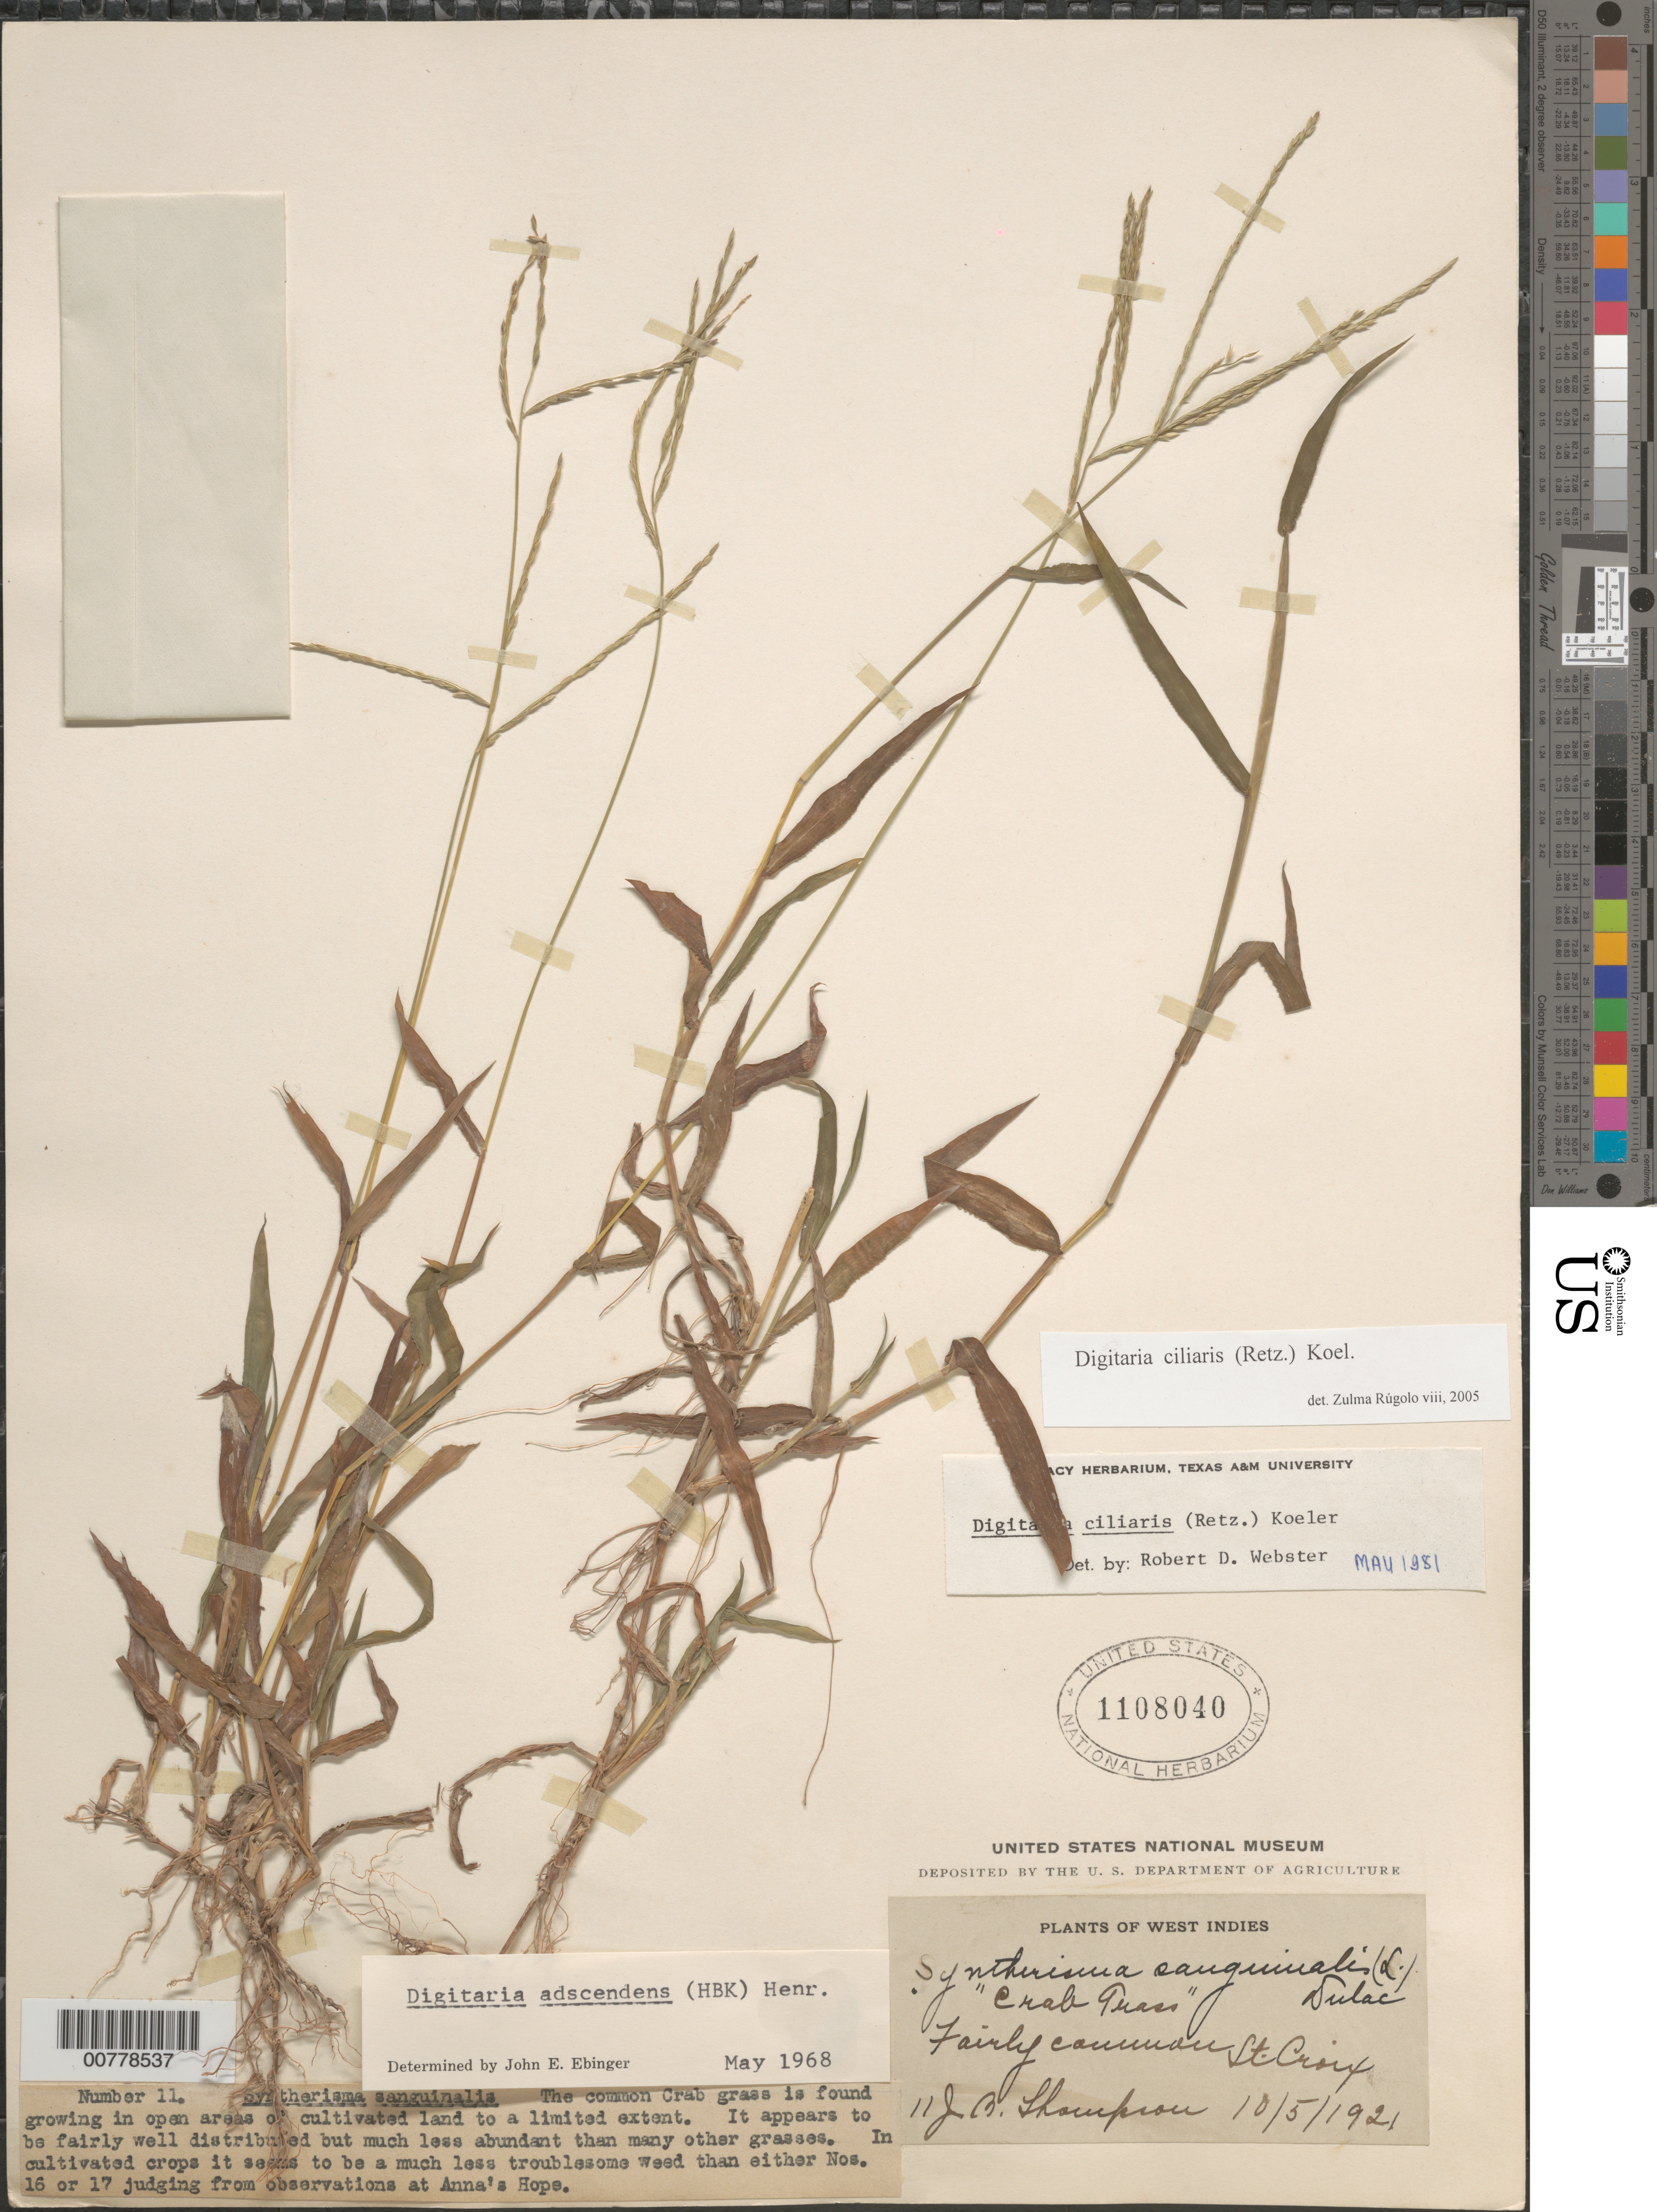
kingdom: Plantae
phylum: Tracheophyta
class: Liliopsida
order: Poales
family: Poaceae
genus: Digitaria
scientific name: Digitaria ciliaris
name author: (Retz.) Koeler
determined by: Webster, Robert D.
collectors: J. B. Thompson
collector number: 11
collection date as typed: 10 May 1921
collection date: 1921-05-10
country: U.S. Virgin Islands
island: St. Croix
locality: Anna's Hope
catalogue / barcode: US 1108040